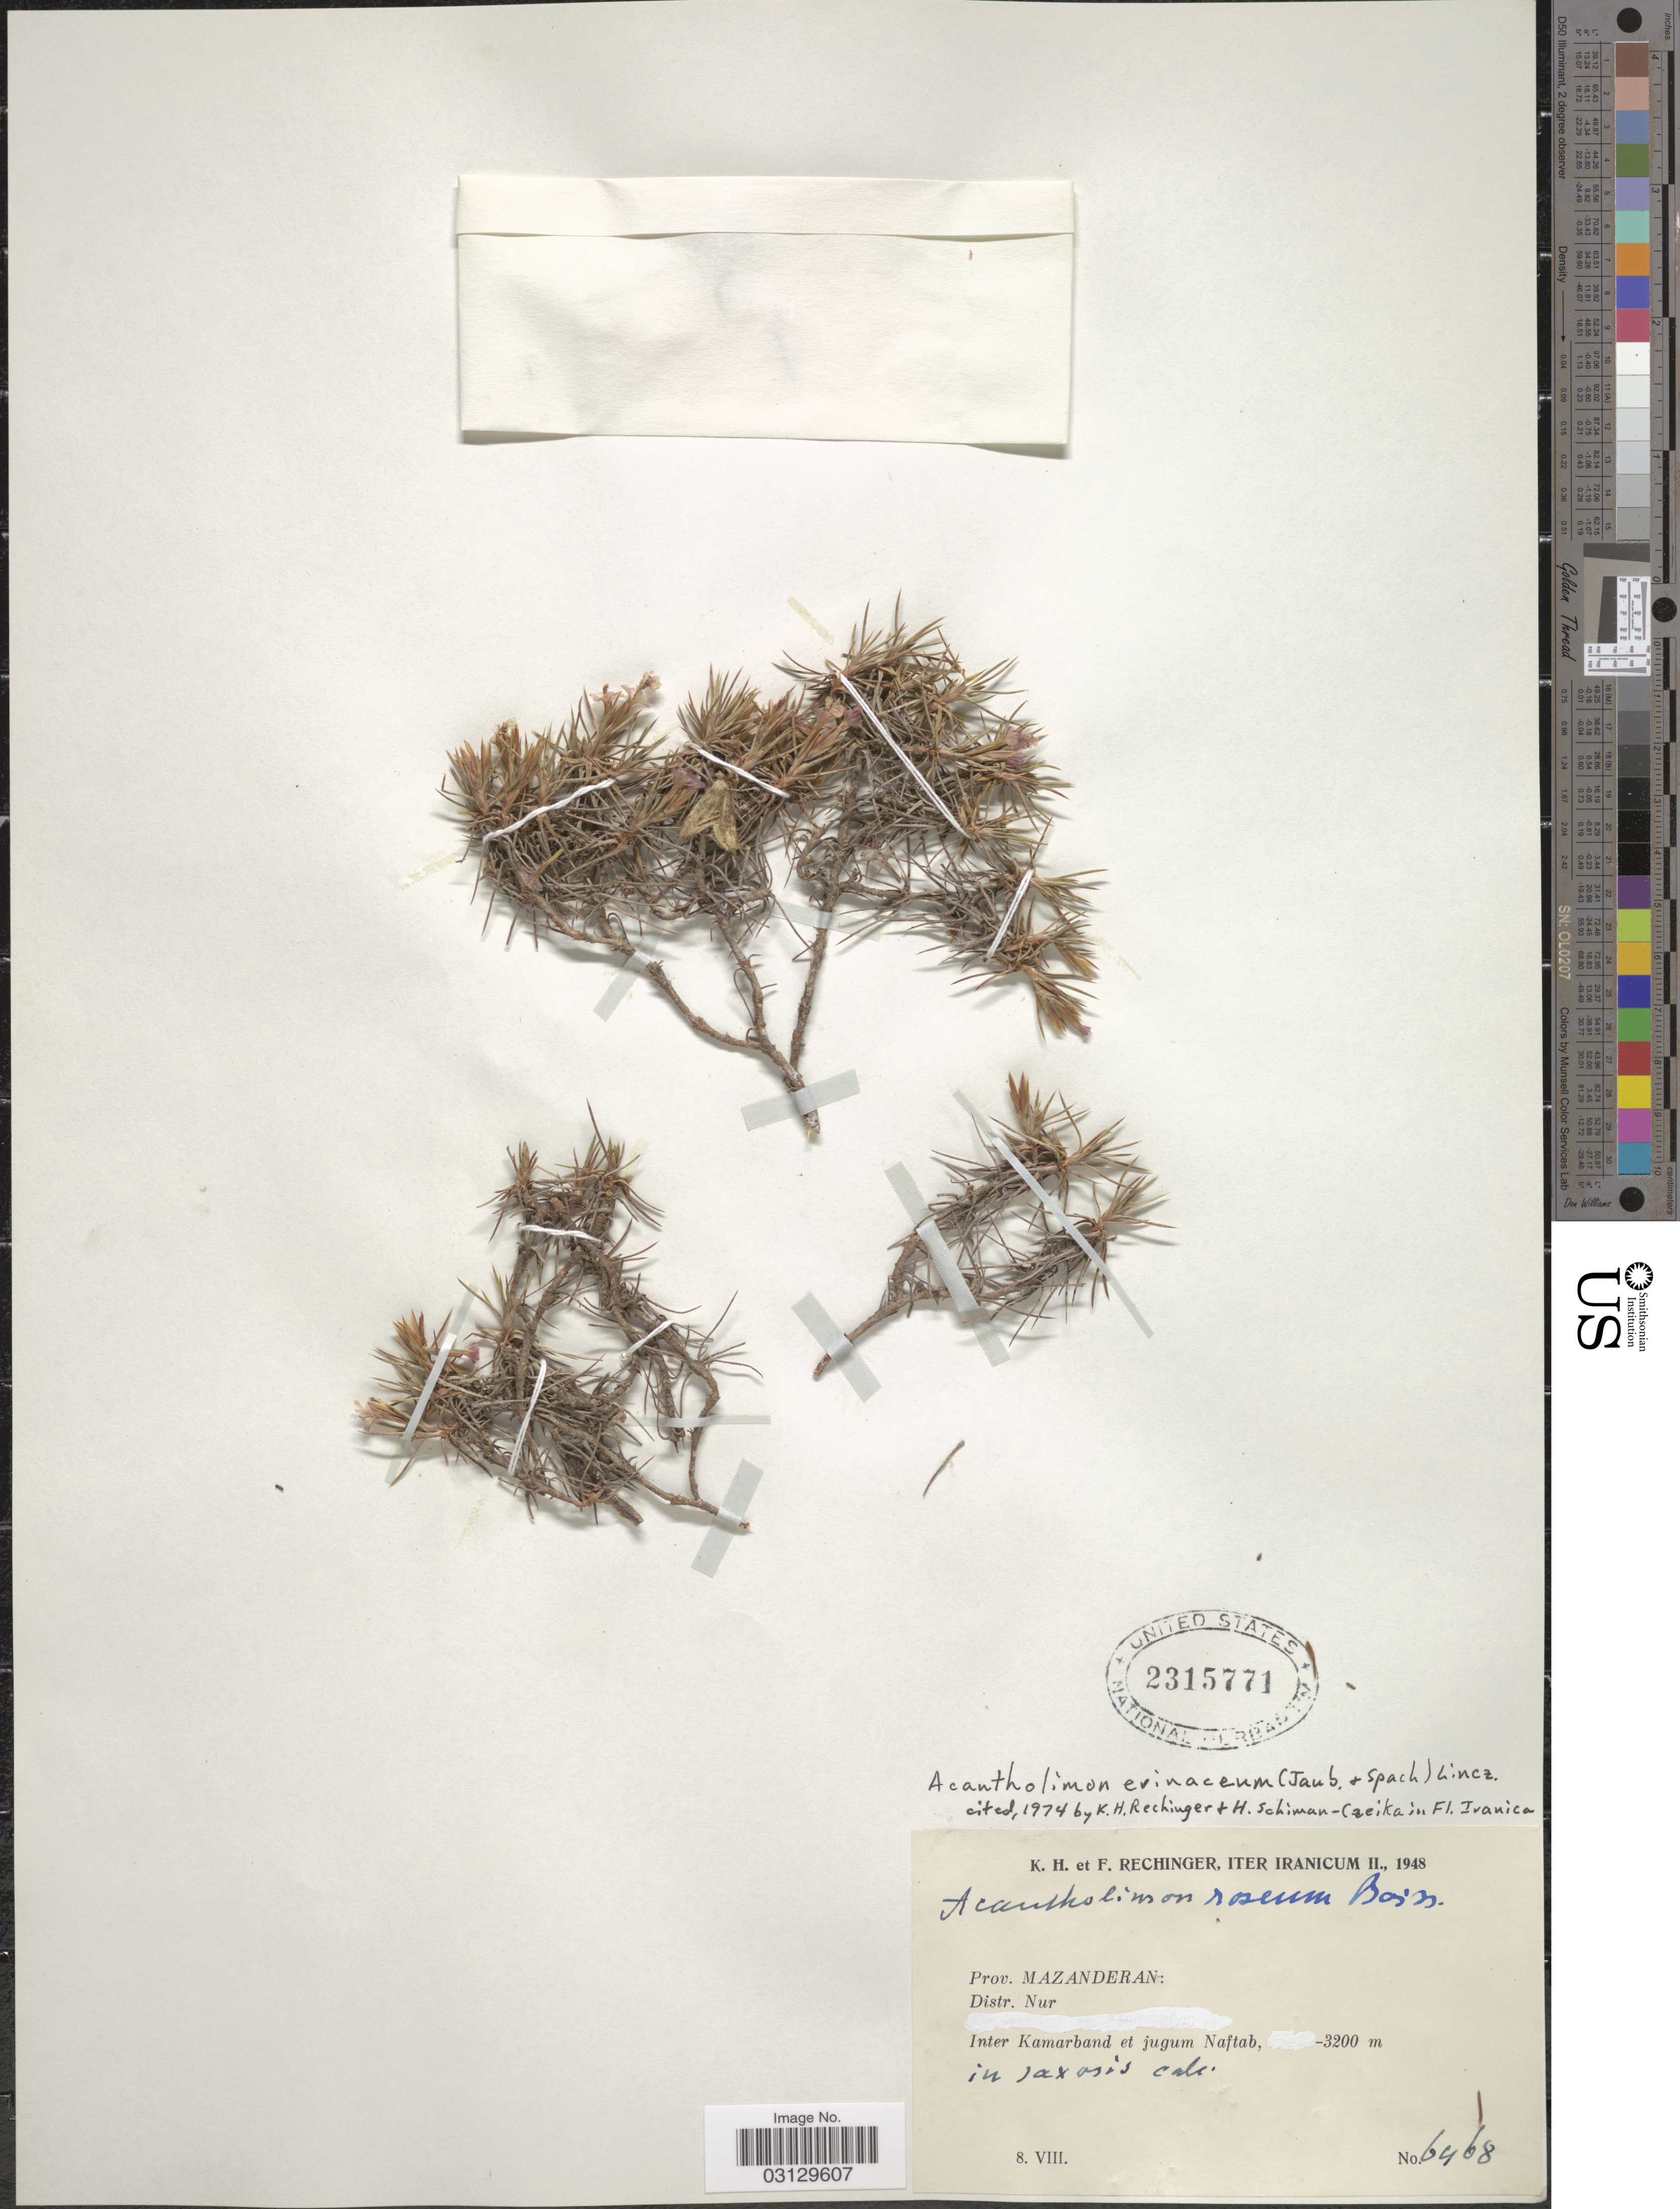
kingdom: Plantae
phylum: Tracheophyta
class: Magnoliopsida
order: Caryophyllales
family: Plumbaginaceae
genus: Acantholimon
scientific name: Acantholimon erinaceum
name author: (Jaub. & Spach) Lincz.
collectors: K. H. Rechinger & F. Rechinger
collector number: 6468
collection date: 1948-08-08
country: Iran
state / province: Mazandaran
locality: Prov. Mazanderan: Distr. Nur. Inter Kamarband et jugum Naftab.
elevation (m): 3200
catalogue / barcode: US 2315771